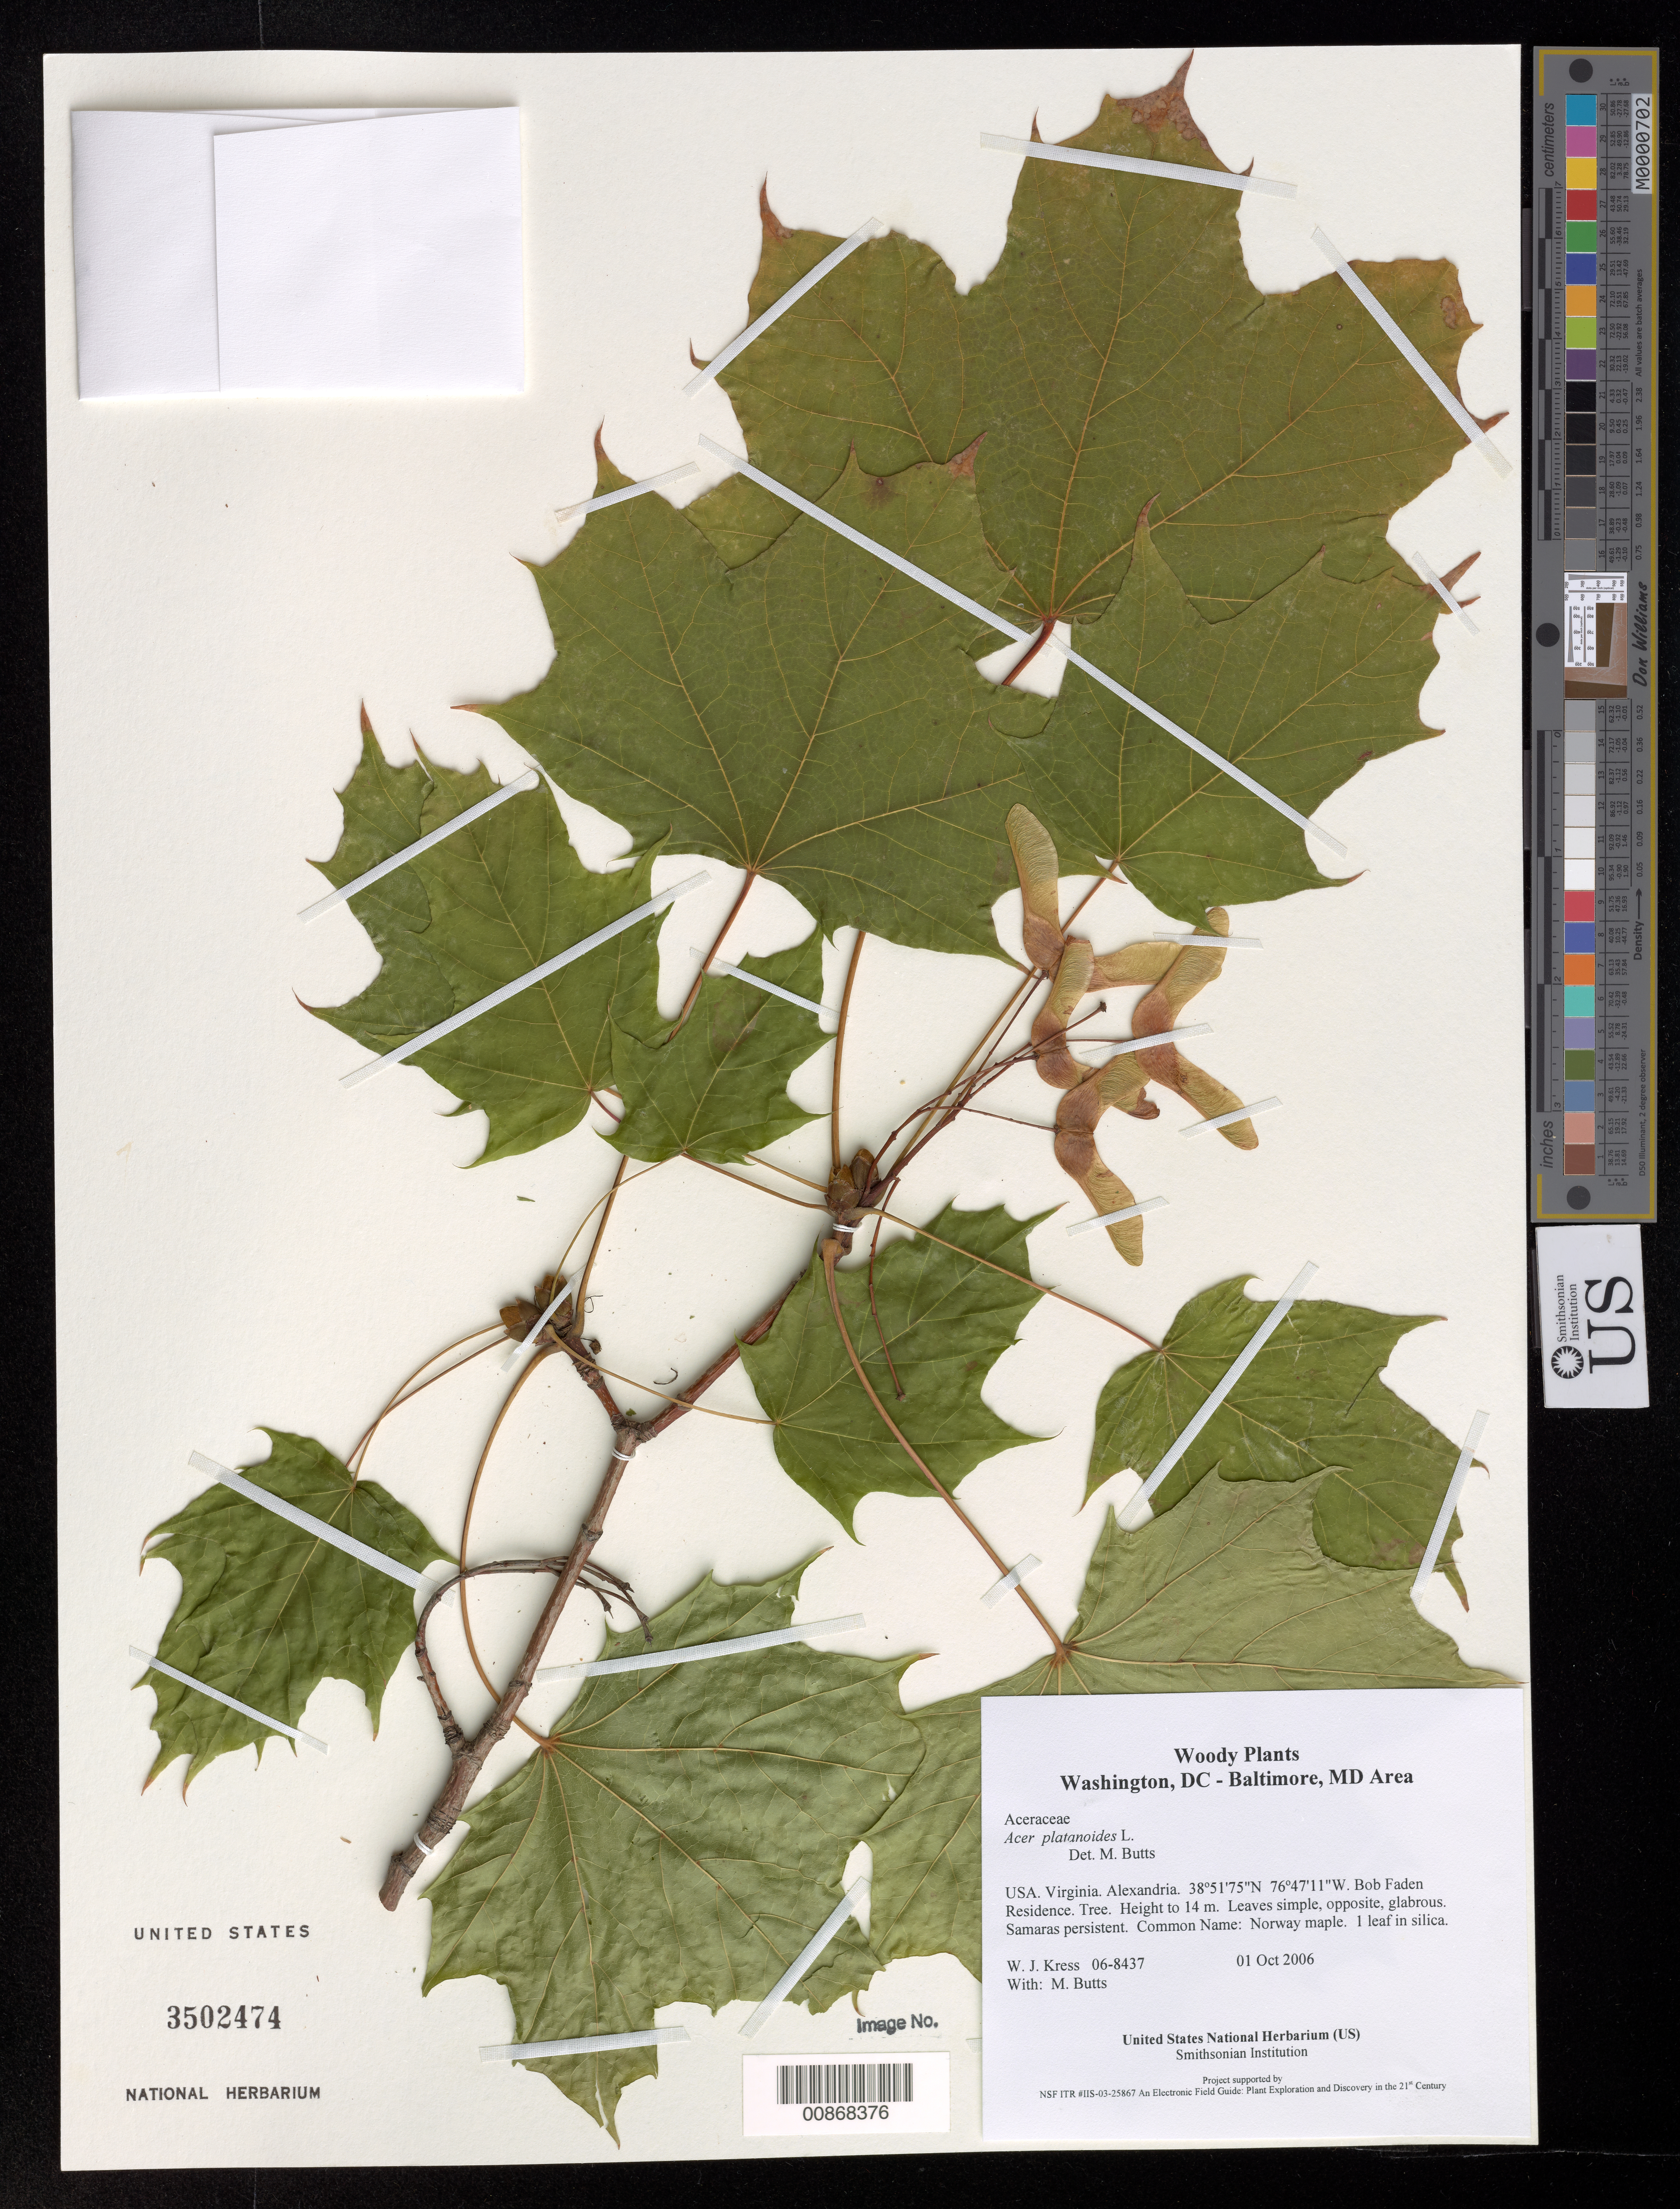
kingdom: Plantae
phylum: Tracheophyta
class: Magnoliopsida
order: Sapindales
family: Sapindaceae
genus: Acer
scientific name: Acer platanoides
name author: L.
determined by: Butts, M. B.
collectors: W. J. Kress & M. B. Butts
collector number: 06-8437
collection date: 2006-10-01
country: United States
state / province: Virginia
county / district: City of Alexandria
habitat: Bob Faden Residence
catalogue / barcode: US 3502474